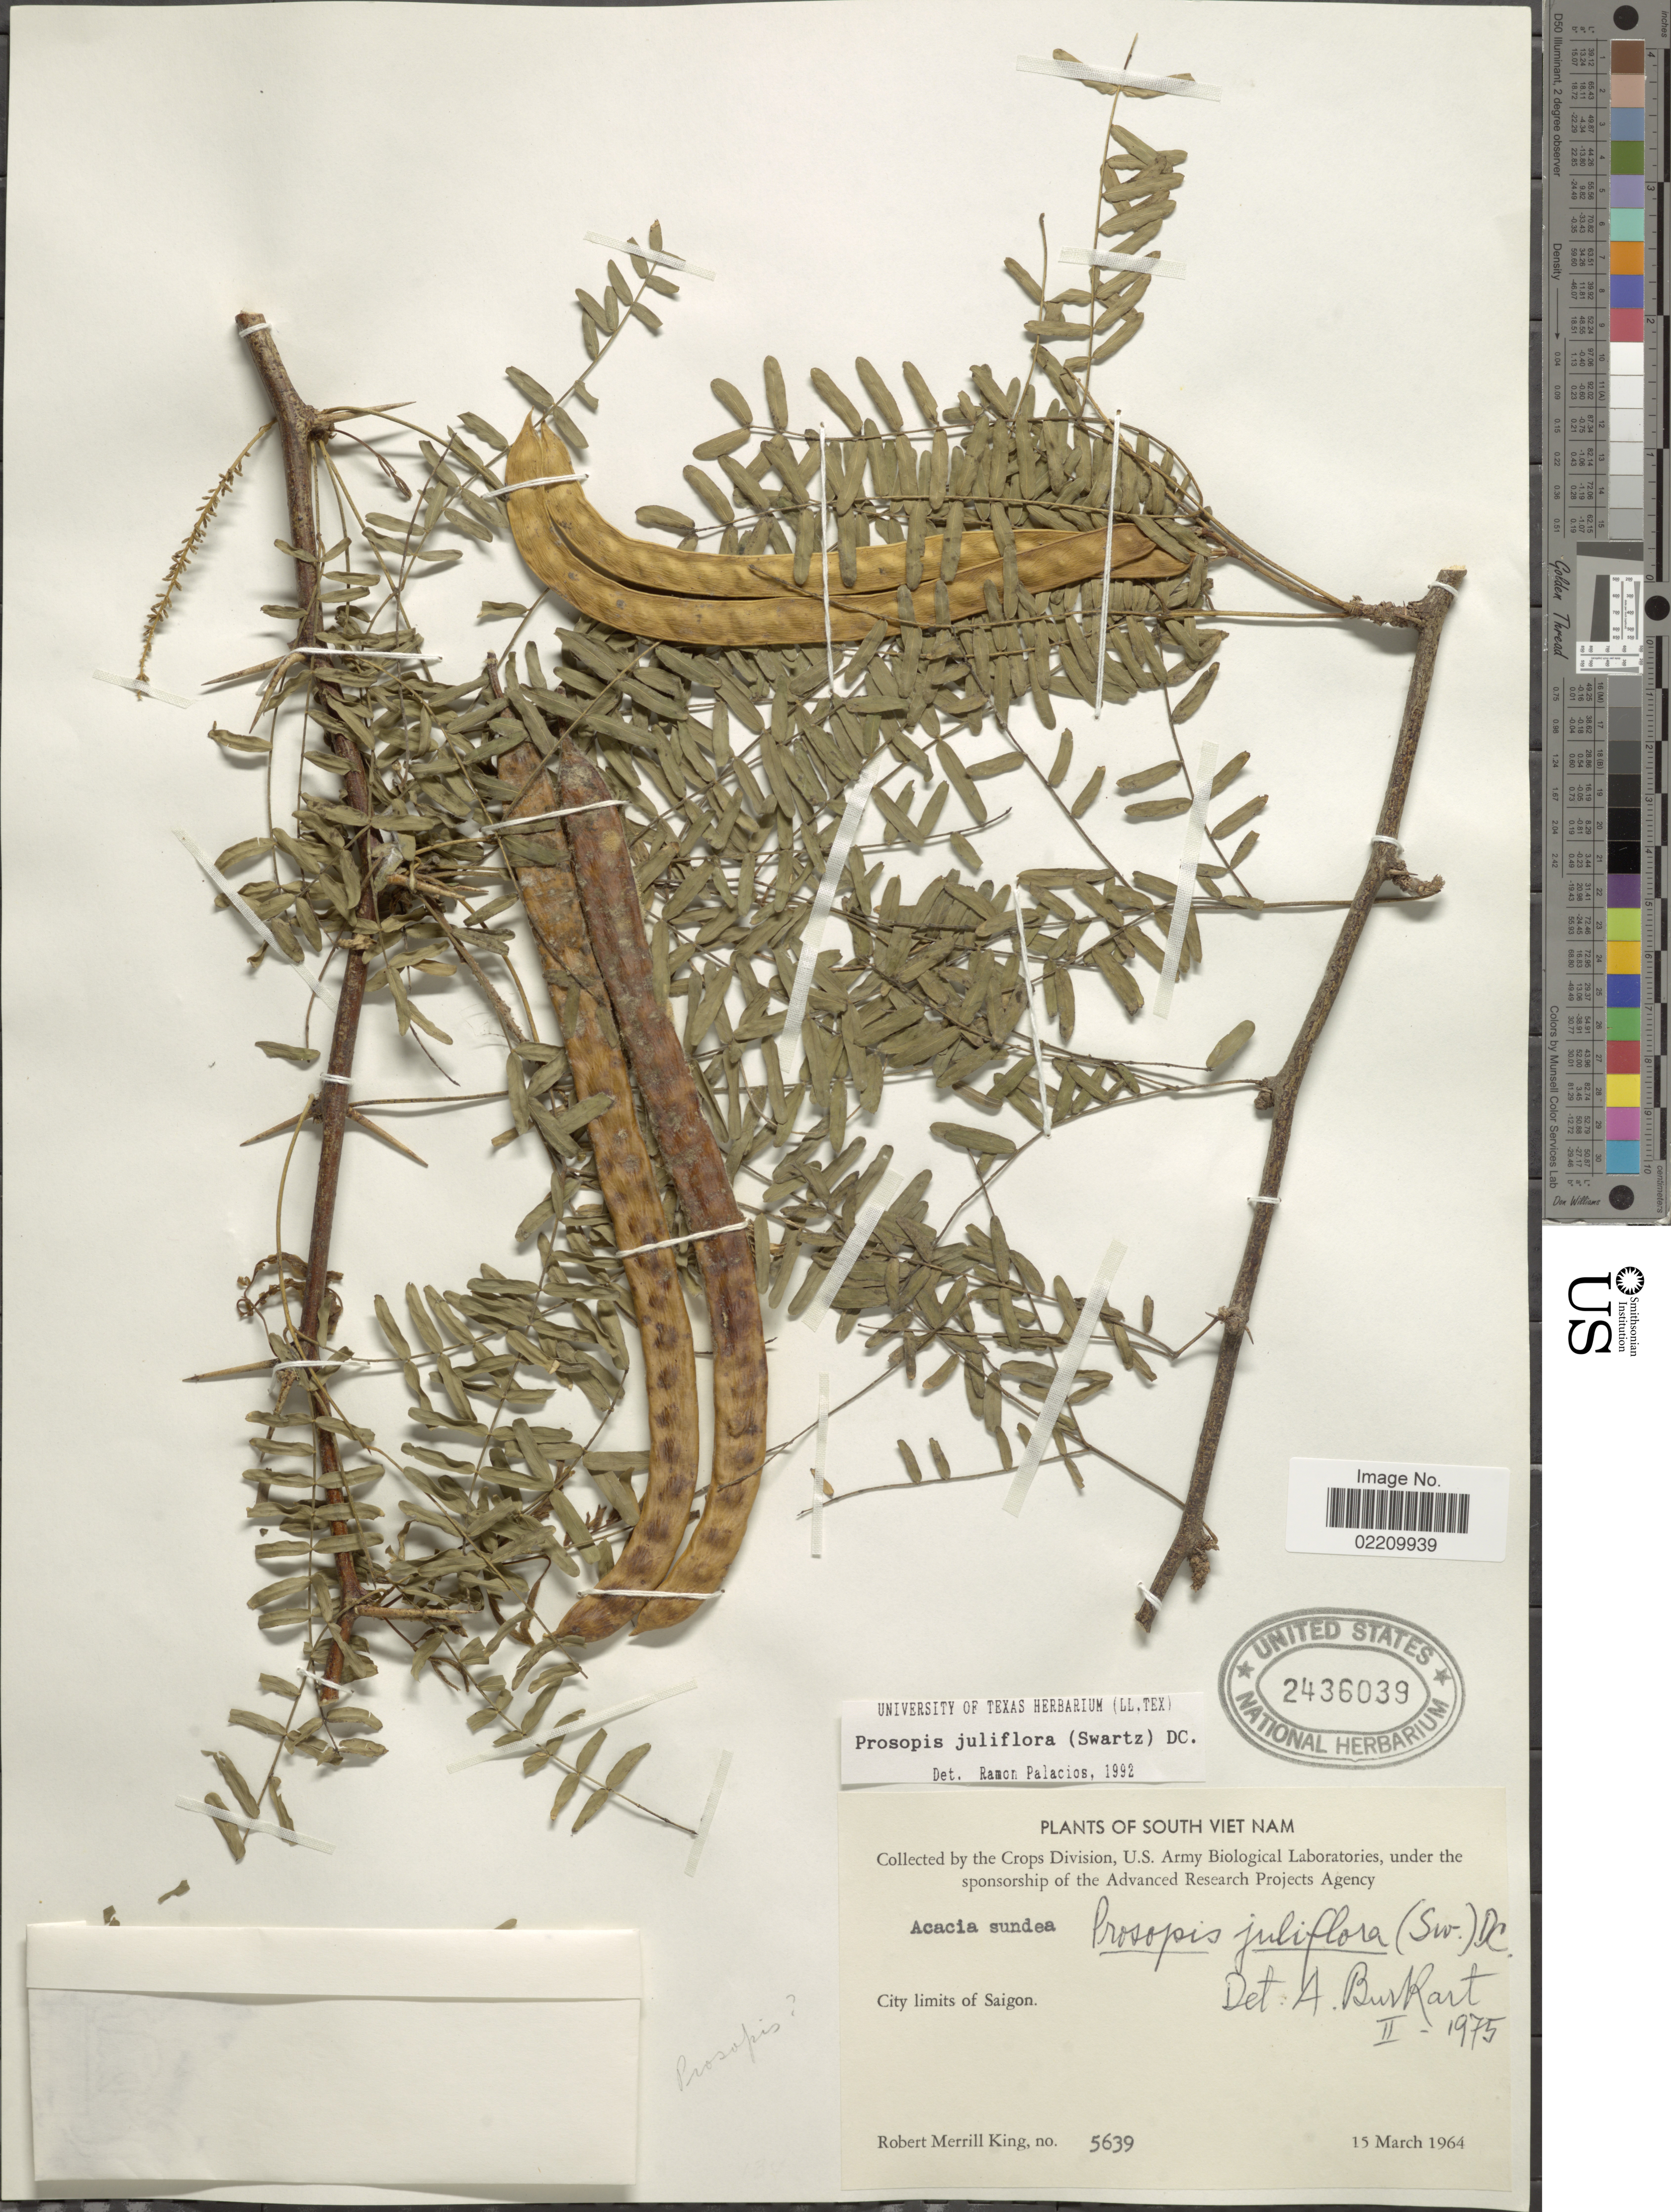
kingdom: Plantae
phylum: Tracheophyta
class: Magnoliopsida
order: Fabales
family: Fabaceae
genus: Neltuma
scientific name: Neltuma juliflora var. juliflora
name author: (Sw.) Raf.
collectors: R. M. King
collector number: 5639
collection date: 1964-03-15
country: Vietnam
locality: South Vietnam, city limits of Saigon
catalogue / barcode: US 2436039